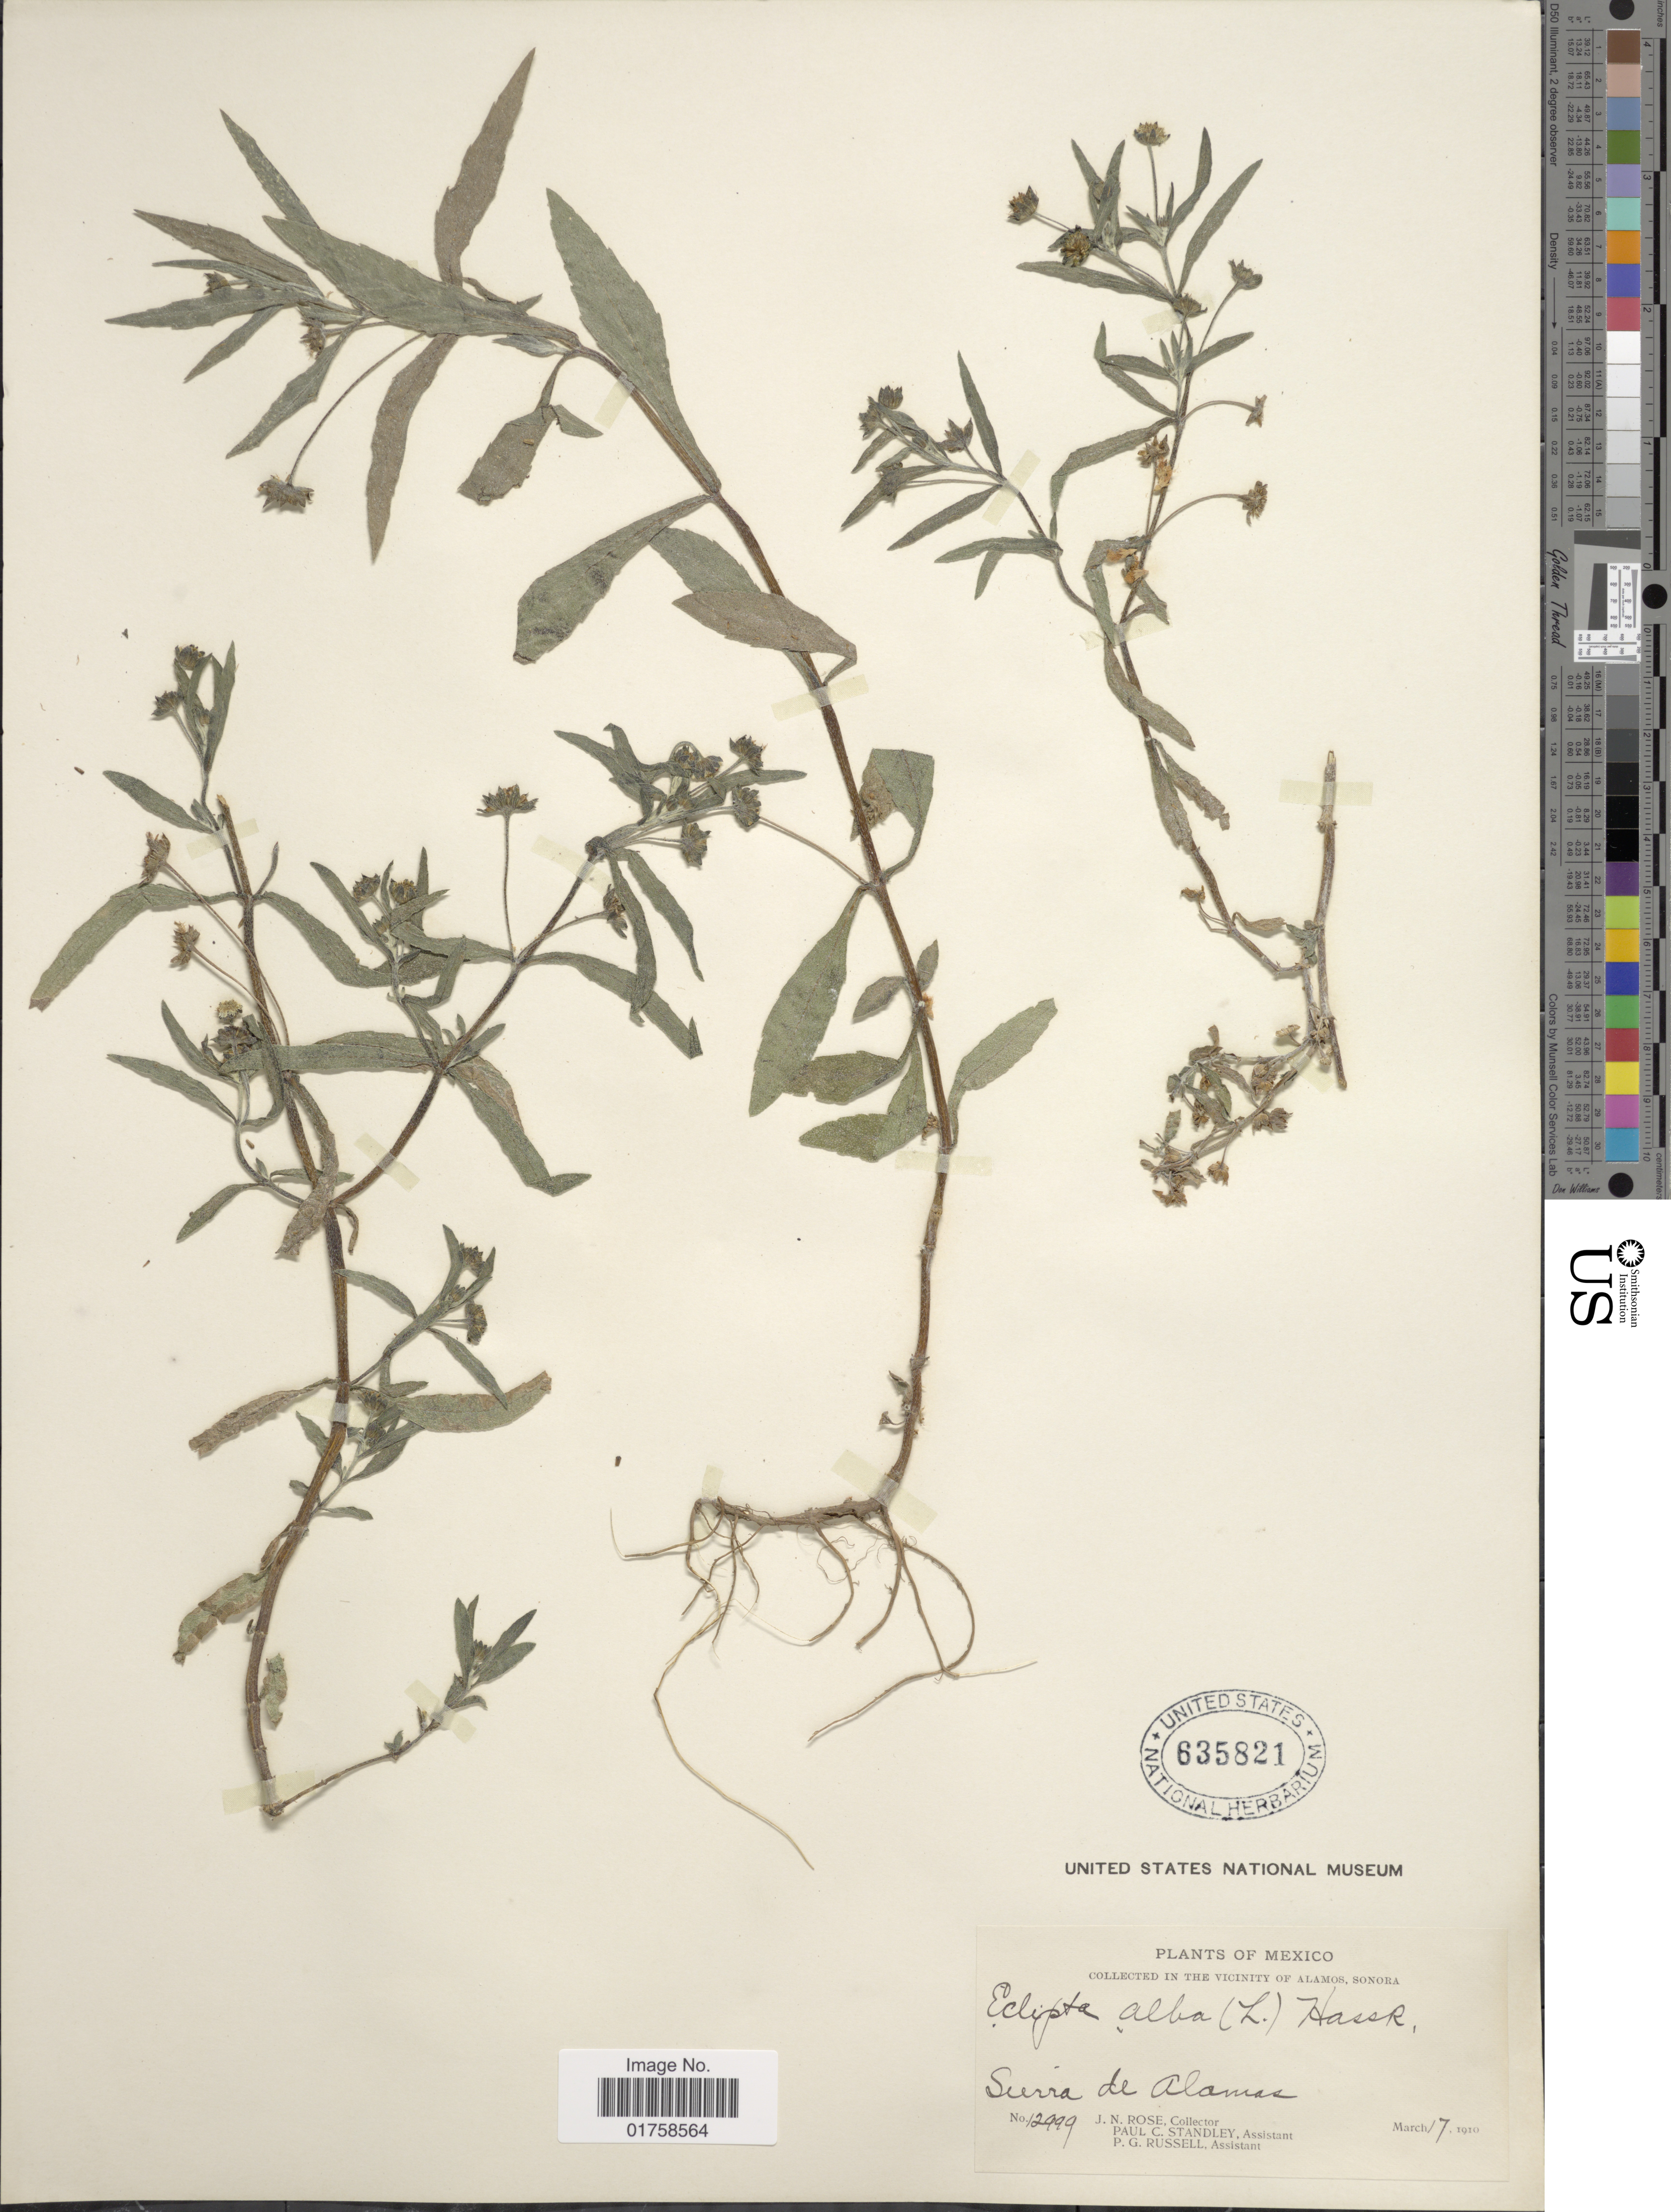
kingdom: Plantae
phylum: Tracheophyta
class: Magnoliopsida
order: Asterales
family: Asteraceae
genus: Eclipta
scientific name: Eclipta alba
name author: (L.) Hassk.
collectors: J. N. Rose, P. C. Standley & P. G. Russell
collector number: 12999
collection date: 1910-03-17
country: Mexico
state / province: Sonora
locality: Mexico. in the vicinity of Alamos, Sonora. Sierra de Alamas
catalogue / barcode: US 635821